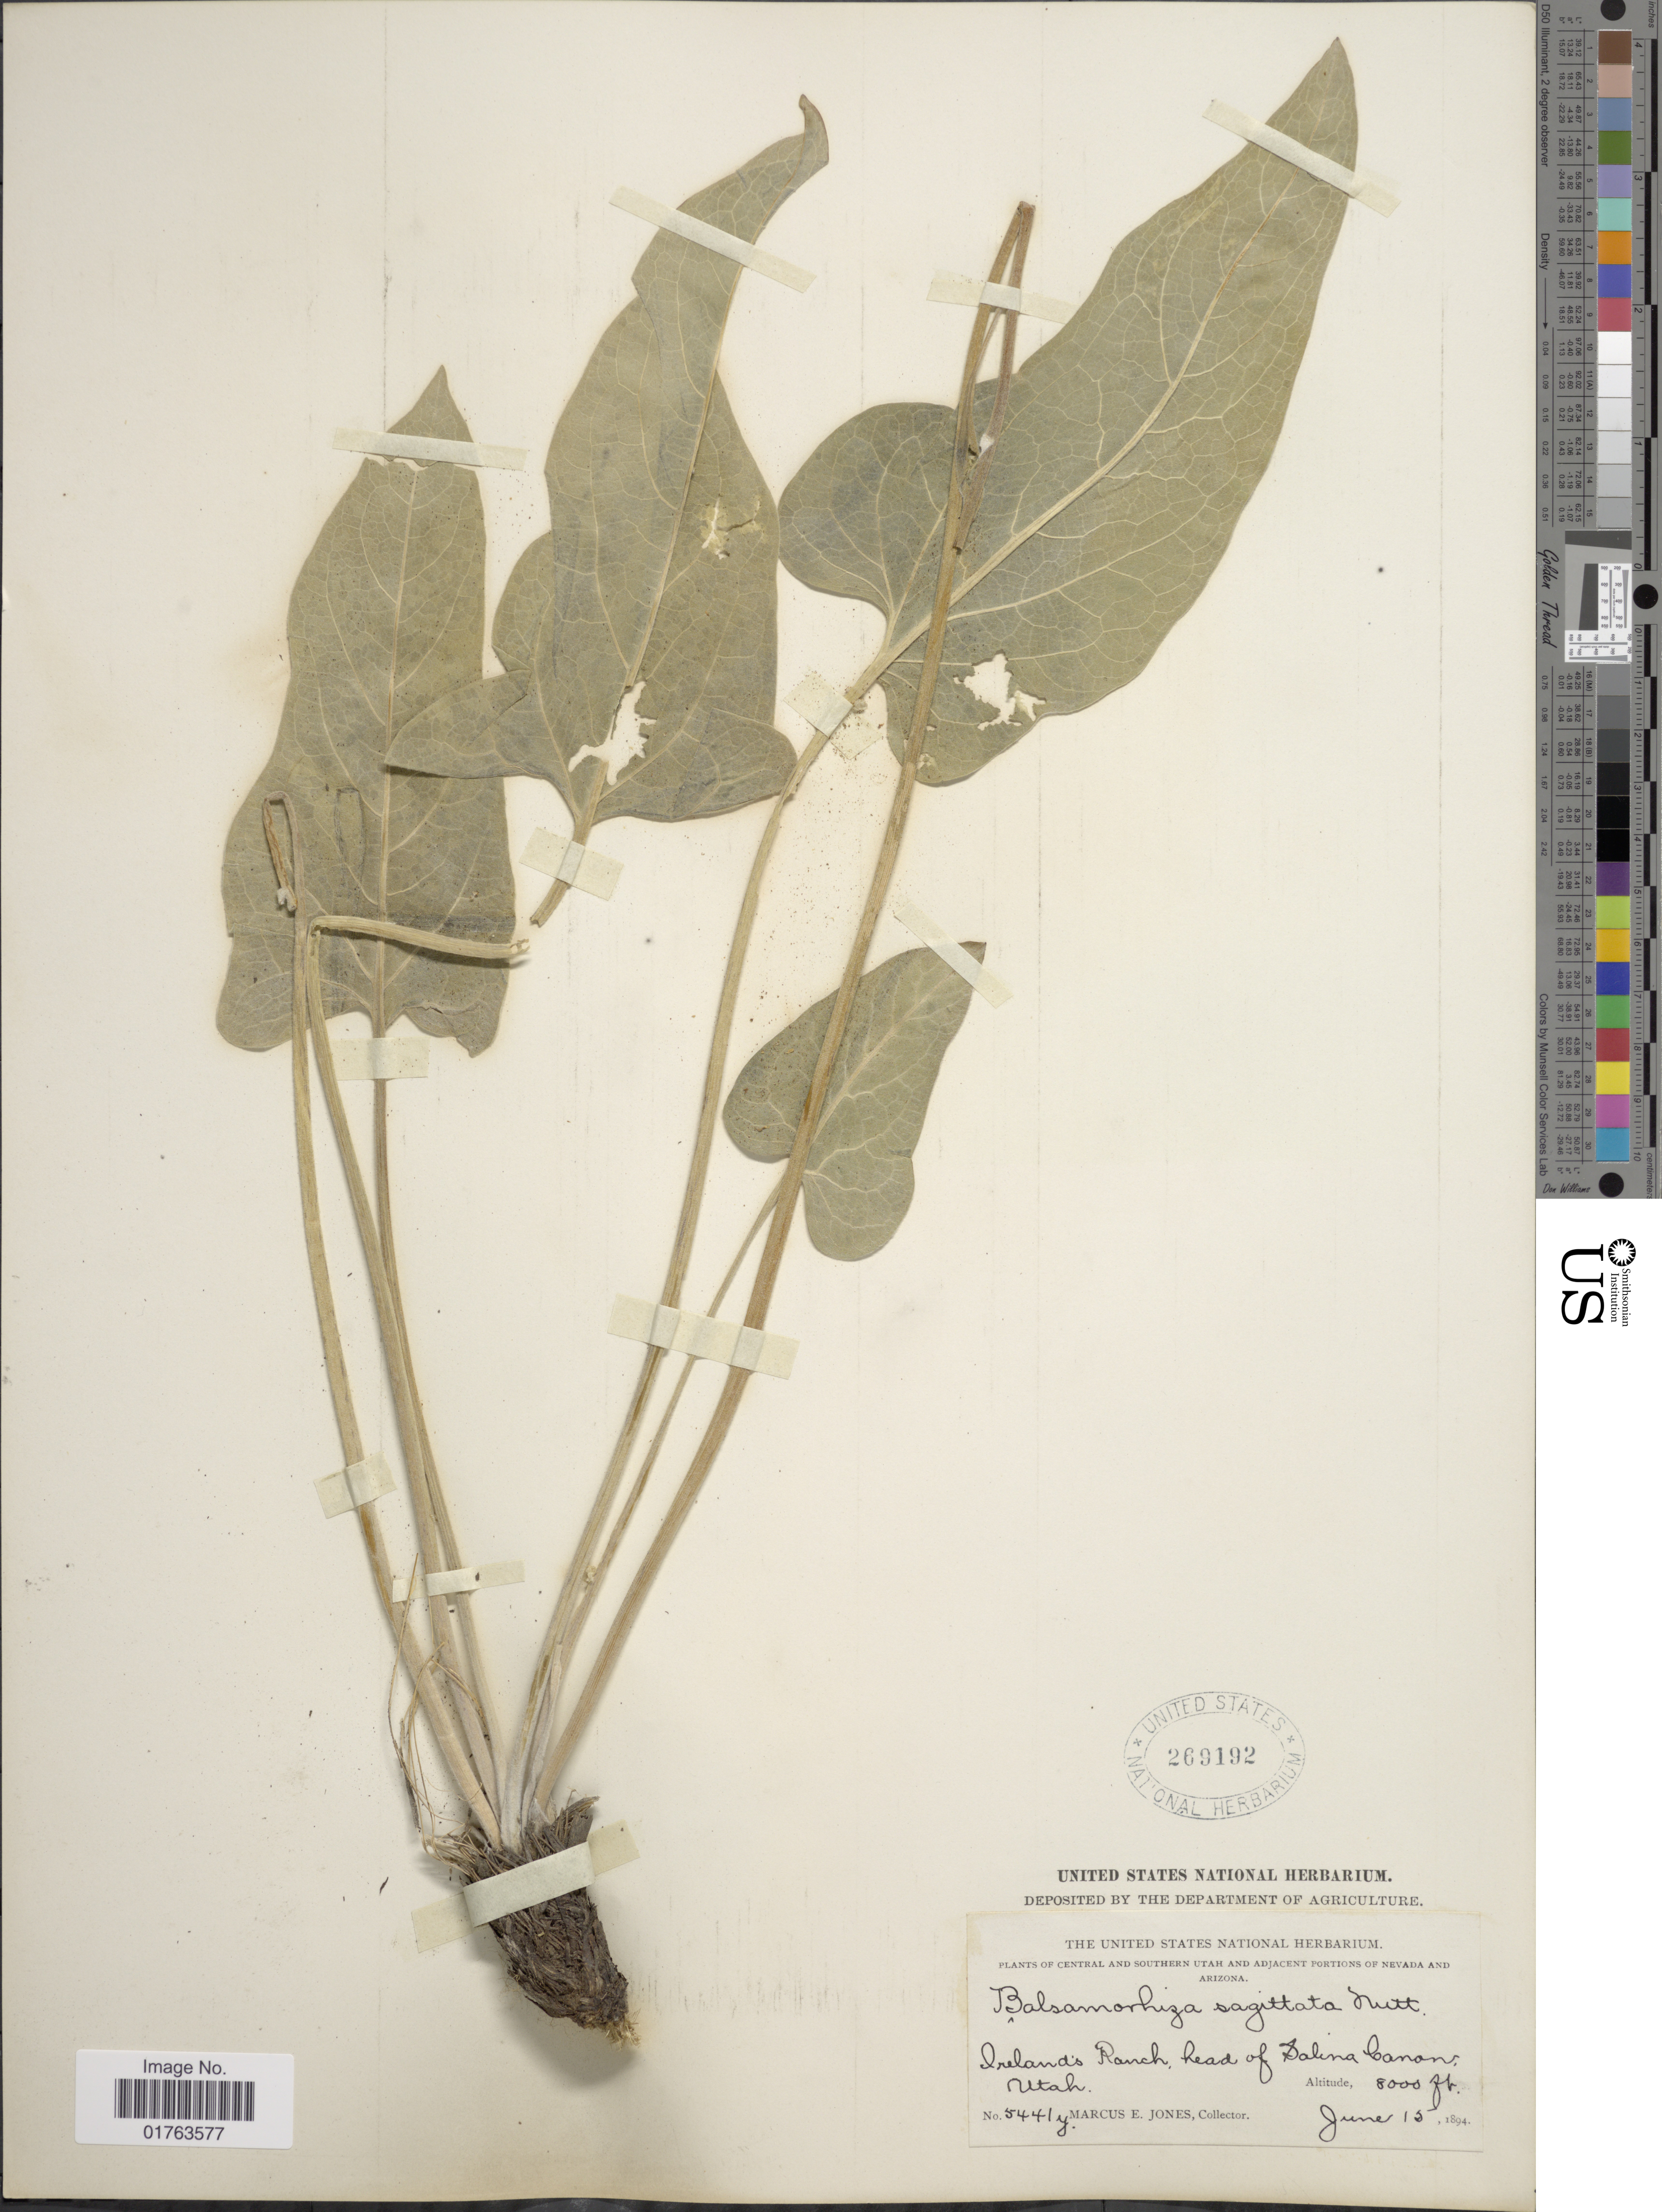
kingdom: Plantae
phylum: Tracheophyta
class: Magnoliopsida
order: Asterales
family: Asteraceae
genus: Balsamorhiza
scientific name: Balsamorhiza sagittata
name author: (Pursh) Nutt.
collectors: M. E. Jones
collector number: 5441y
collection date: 1894-06-15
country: United States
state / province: Utah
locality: Central and Southern Utah and Adjacent Portions of Nevada and Arizona, Ireland's Ranch, head of Dalina Canon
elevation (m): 2438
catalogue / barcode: US 269192